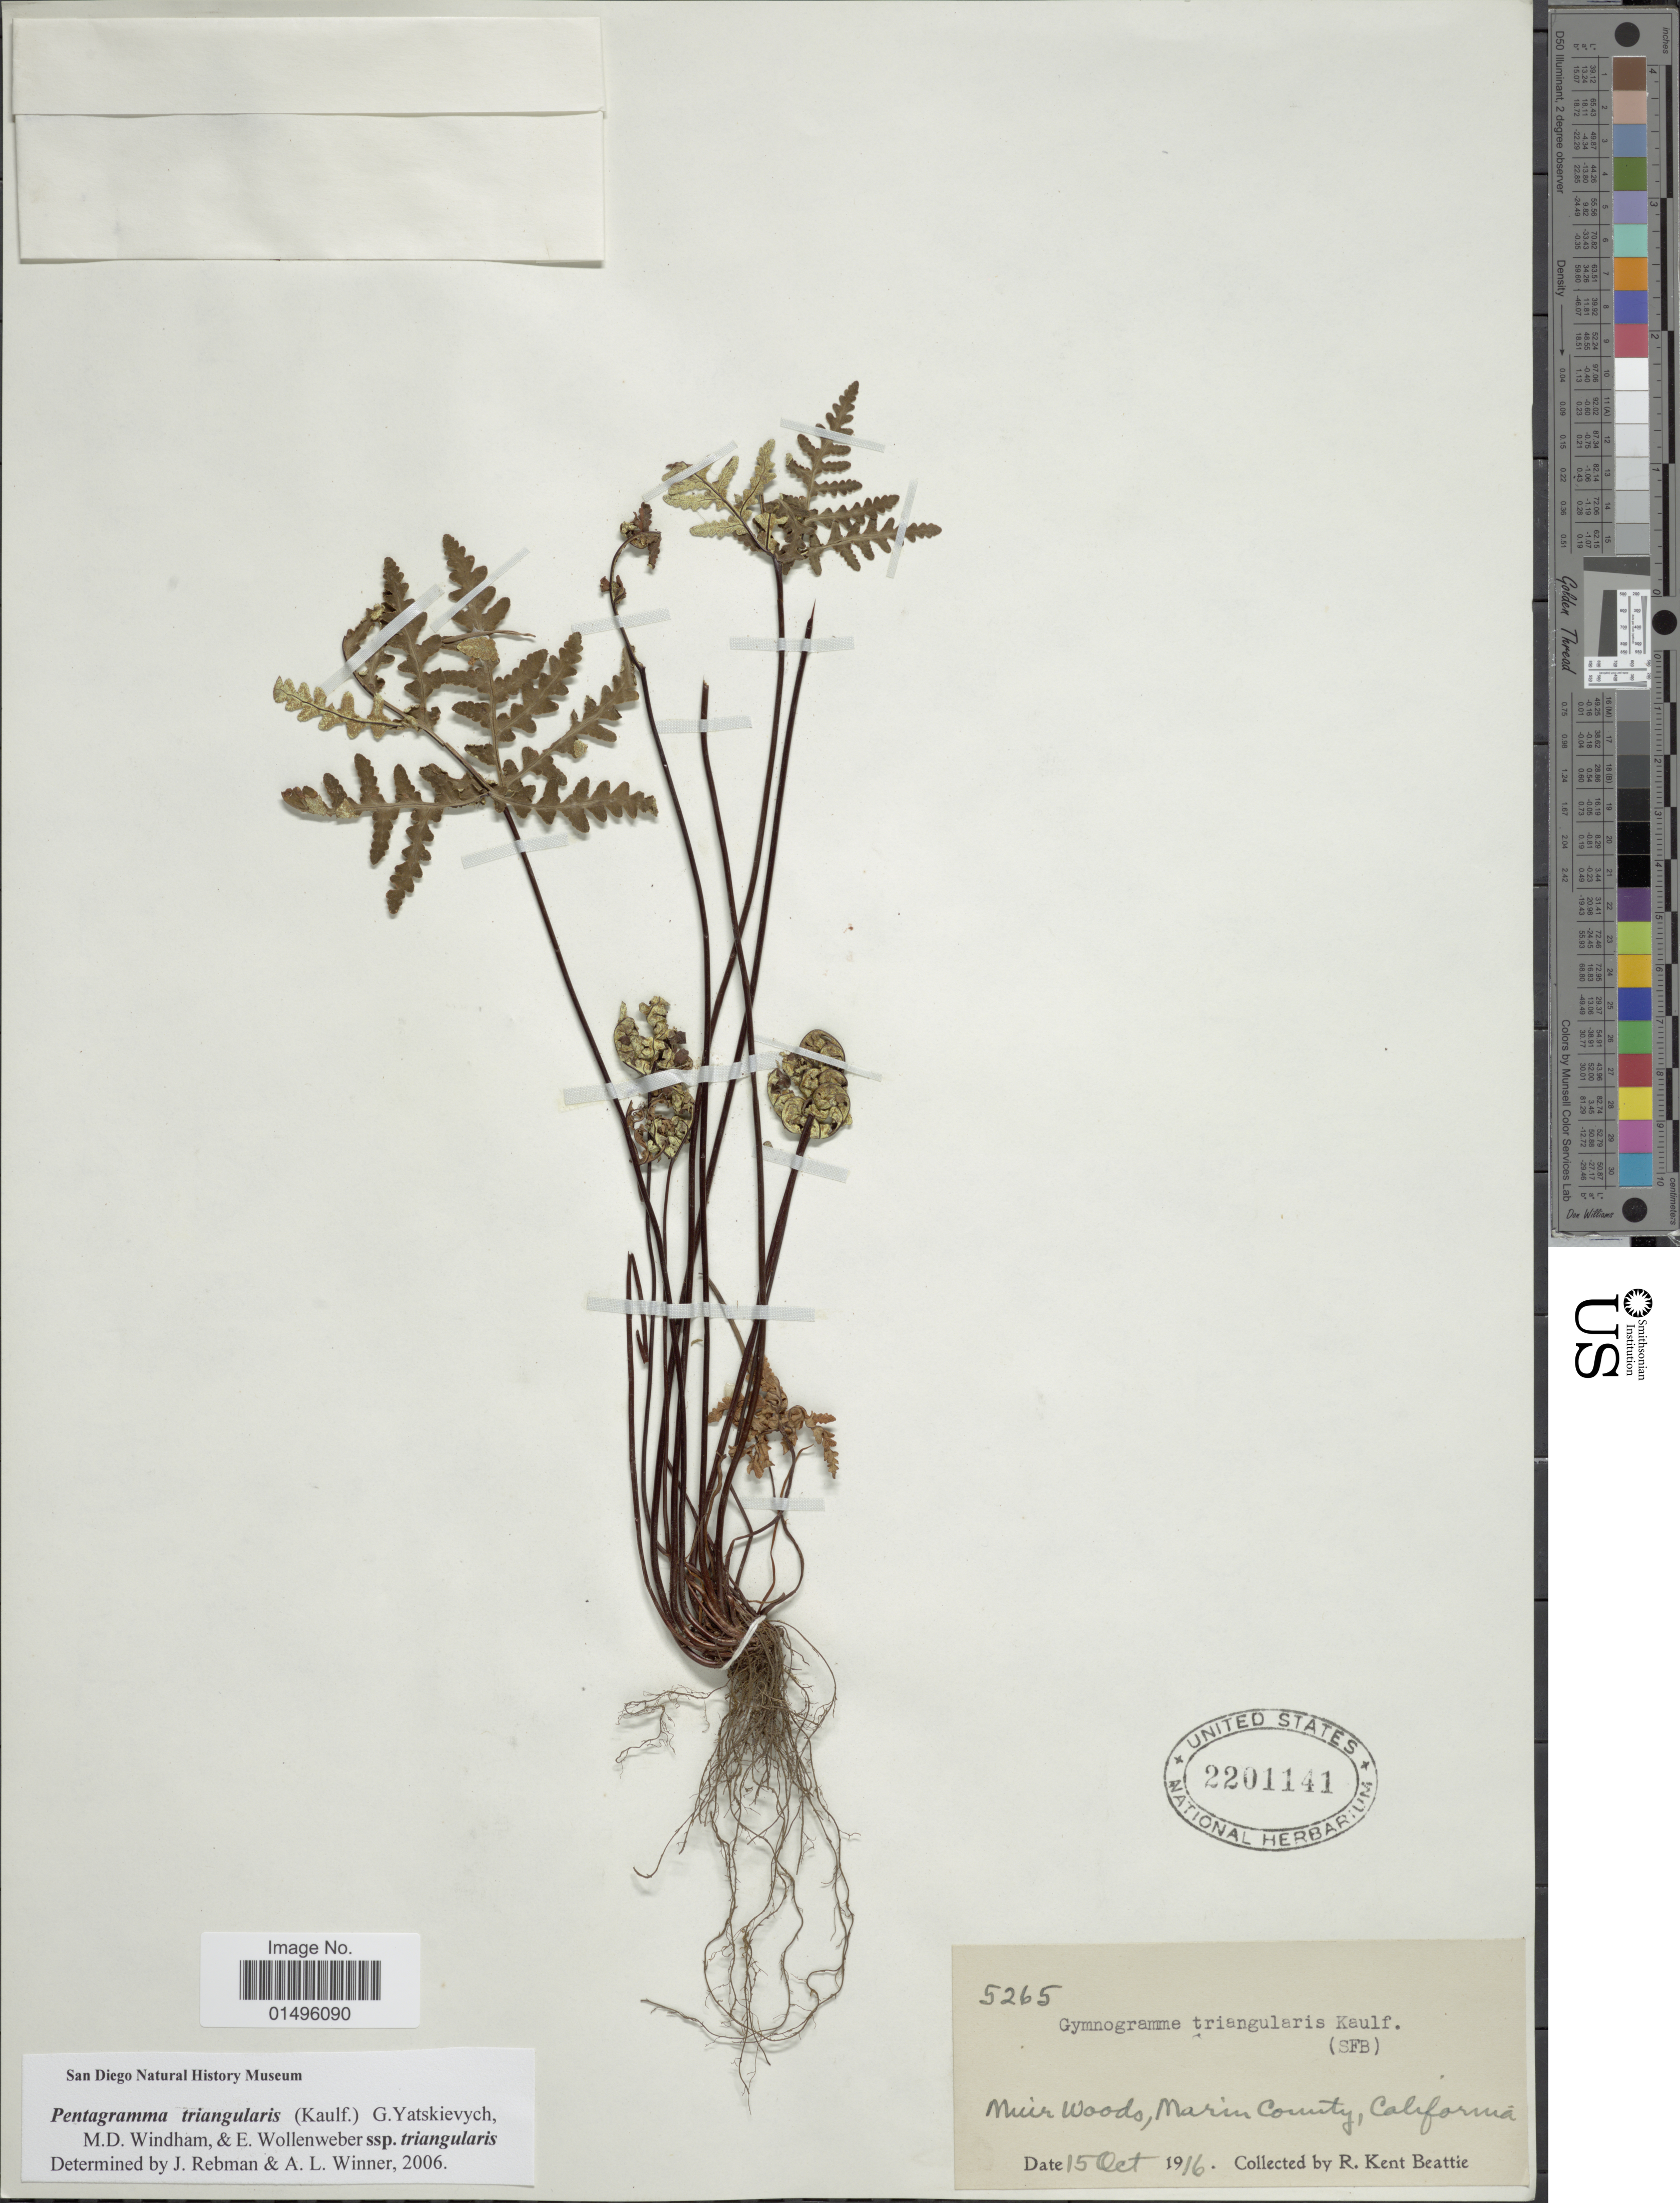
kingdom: Plantae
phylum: Tracheophyta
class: Polypodiopsida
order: Polypodiales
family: Pteridaceae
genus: Pentagramma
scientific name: Pentagramma triangularis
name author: (Kaulf.) Yatsk. et al.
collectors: R. K. Beattie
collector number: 5265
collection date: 1916-10-15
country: United States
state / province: California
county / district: Marin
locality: California, Muir Woods, Marin County.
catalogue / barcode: US 2201141